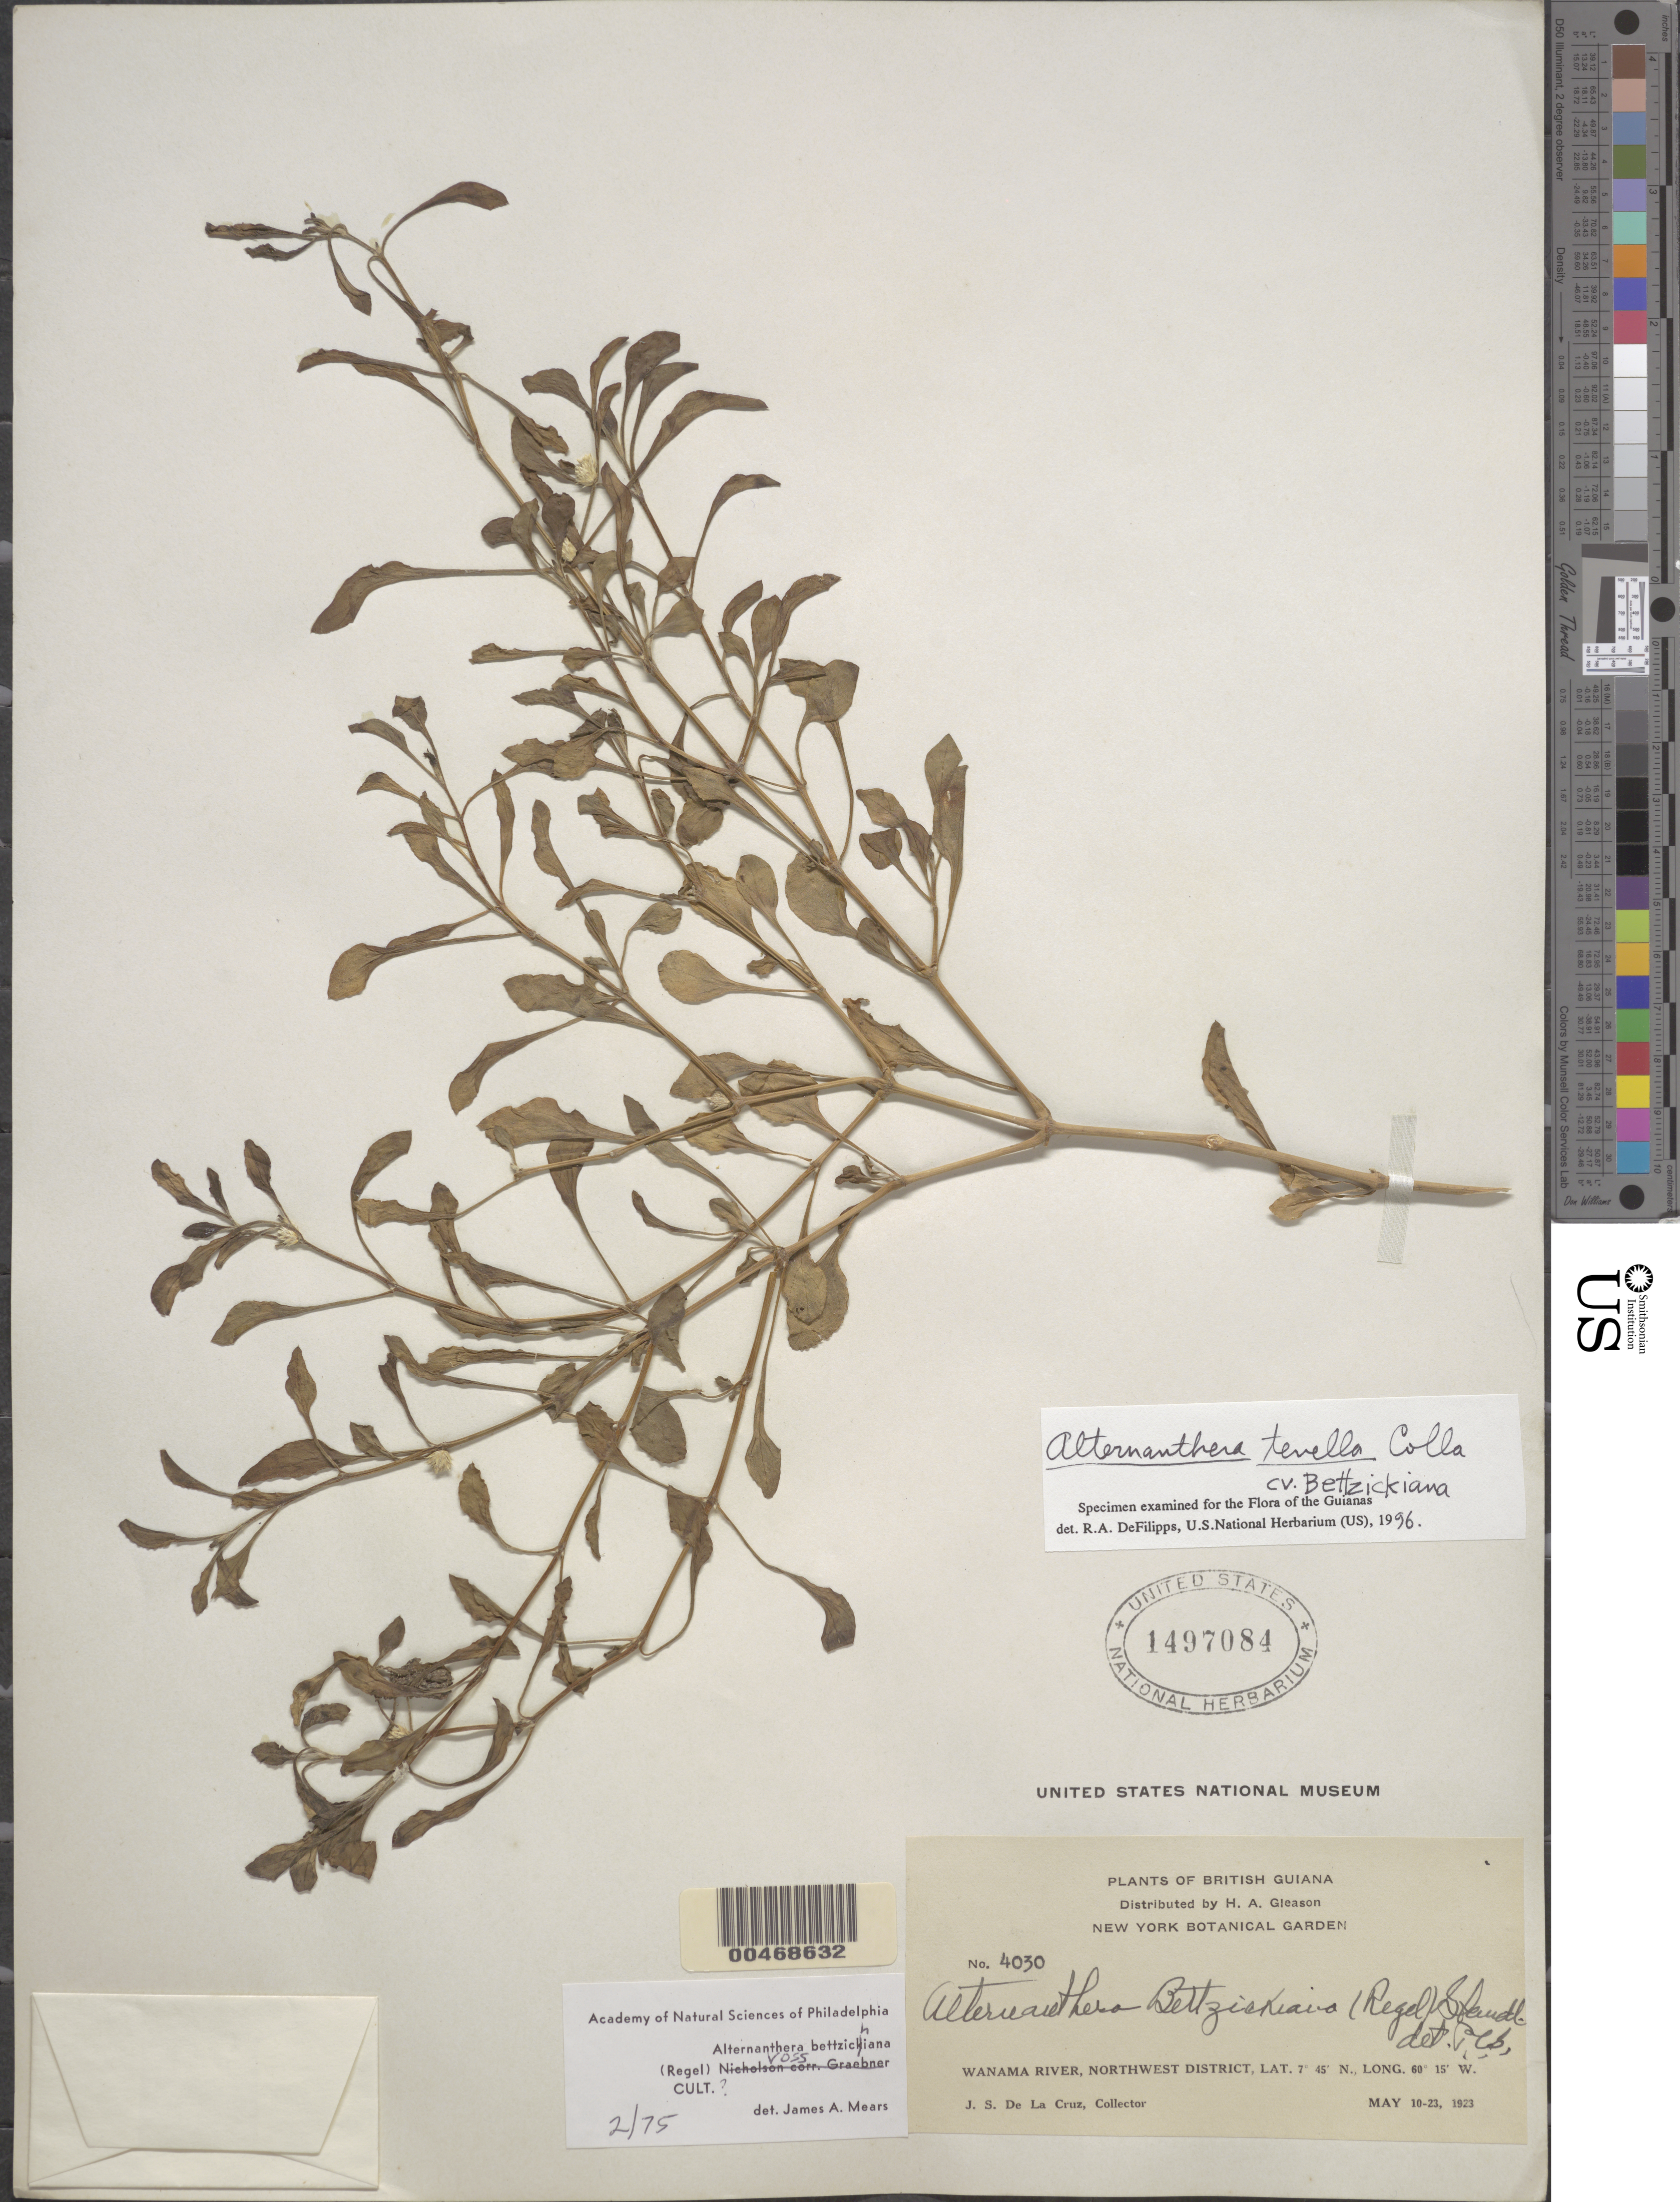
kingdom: Plantae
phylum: Tracheophyta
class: Magnoliopsida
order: Caryophyllales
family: Amaranthaceae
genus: Alternanthera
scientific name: Alternanthera tenella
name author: Colla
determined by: DeFilipps, R. A.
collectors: J. S. de la Cruz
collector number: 4030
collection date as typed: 10-May-23 to 23-May-23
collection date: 1923-05-10/1923-05-23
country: Guyana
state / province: Barima-Waini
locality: Wanama R., NW District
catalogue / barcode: US 1497084